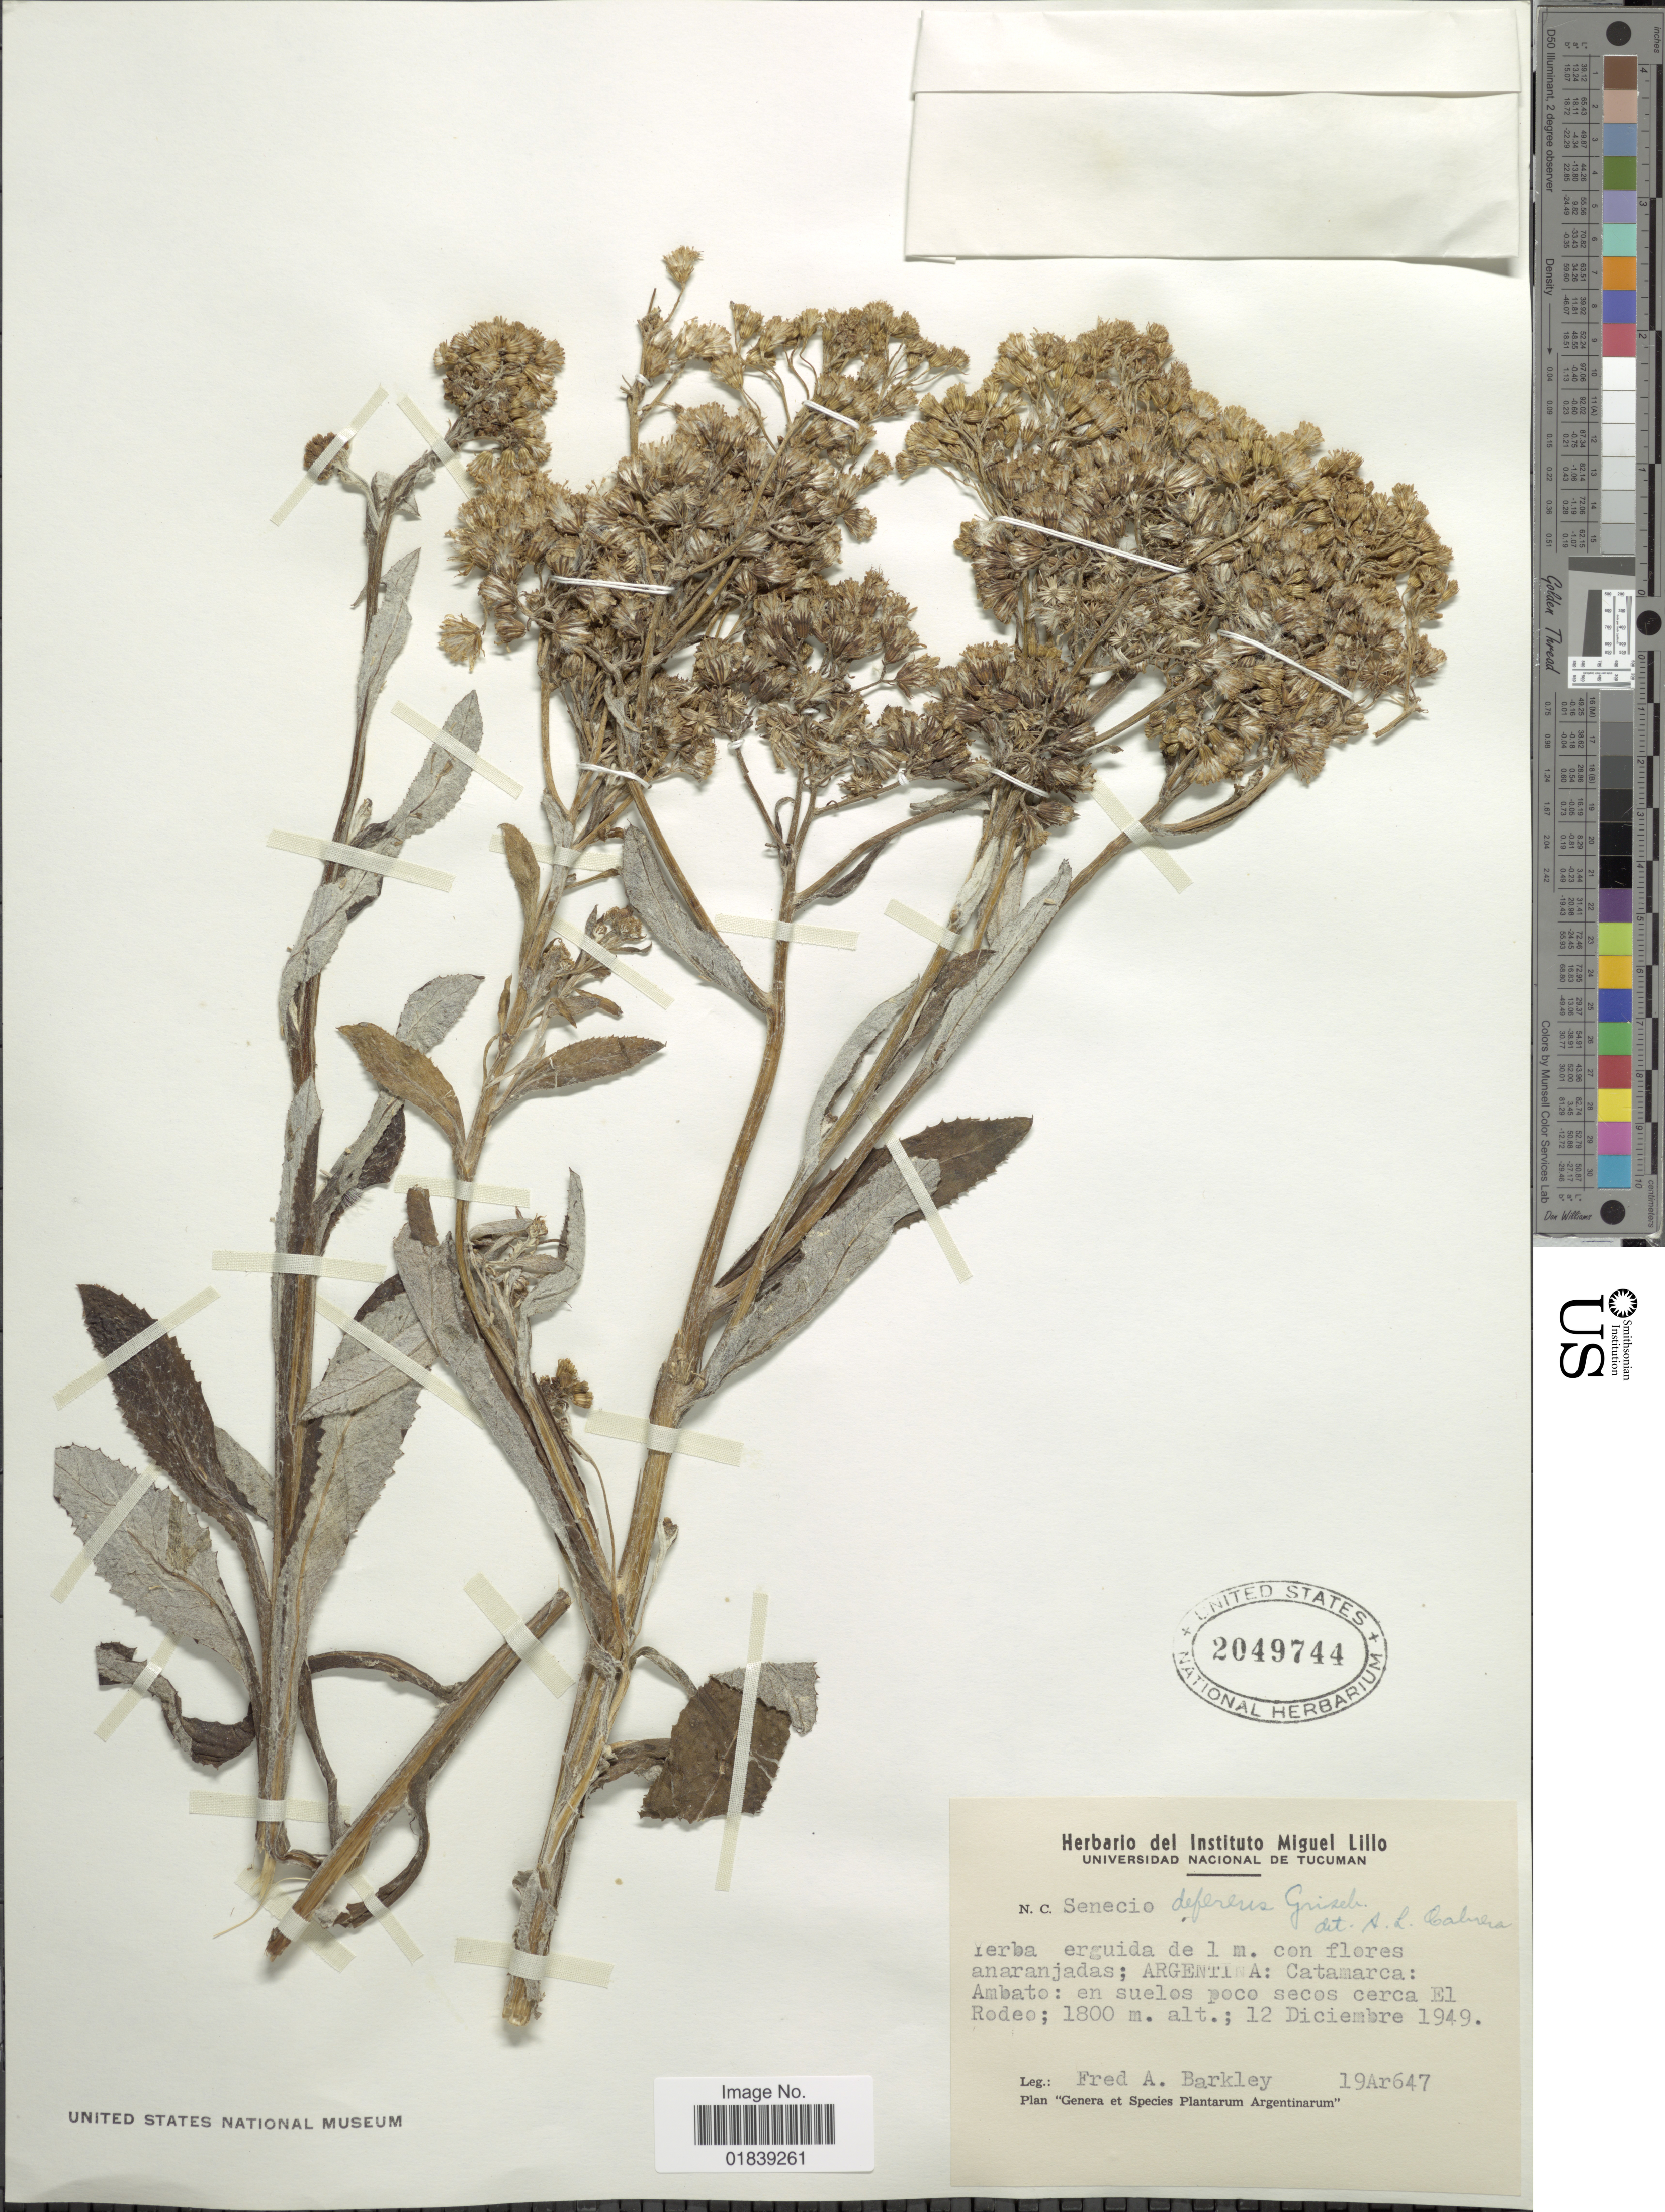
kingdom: Plantae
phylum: Tracheophyta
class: Magnoliopsida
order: Asterales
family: Asteraceae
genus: Senecio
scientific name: Senecio deferens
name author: Griseb.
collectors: F. A. Barkley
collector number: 19Ar647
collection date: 1949-12-12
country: Argentina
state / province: Catamarca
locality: Ambato, en suelos poco secos cerca El Rodeo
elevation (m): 1800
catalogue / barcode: US 2049744